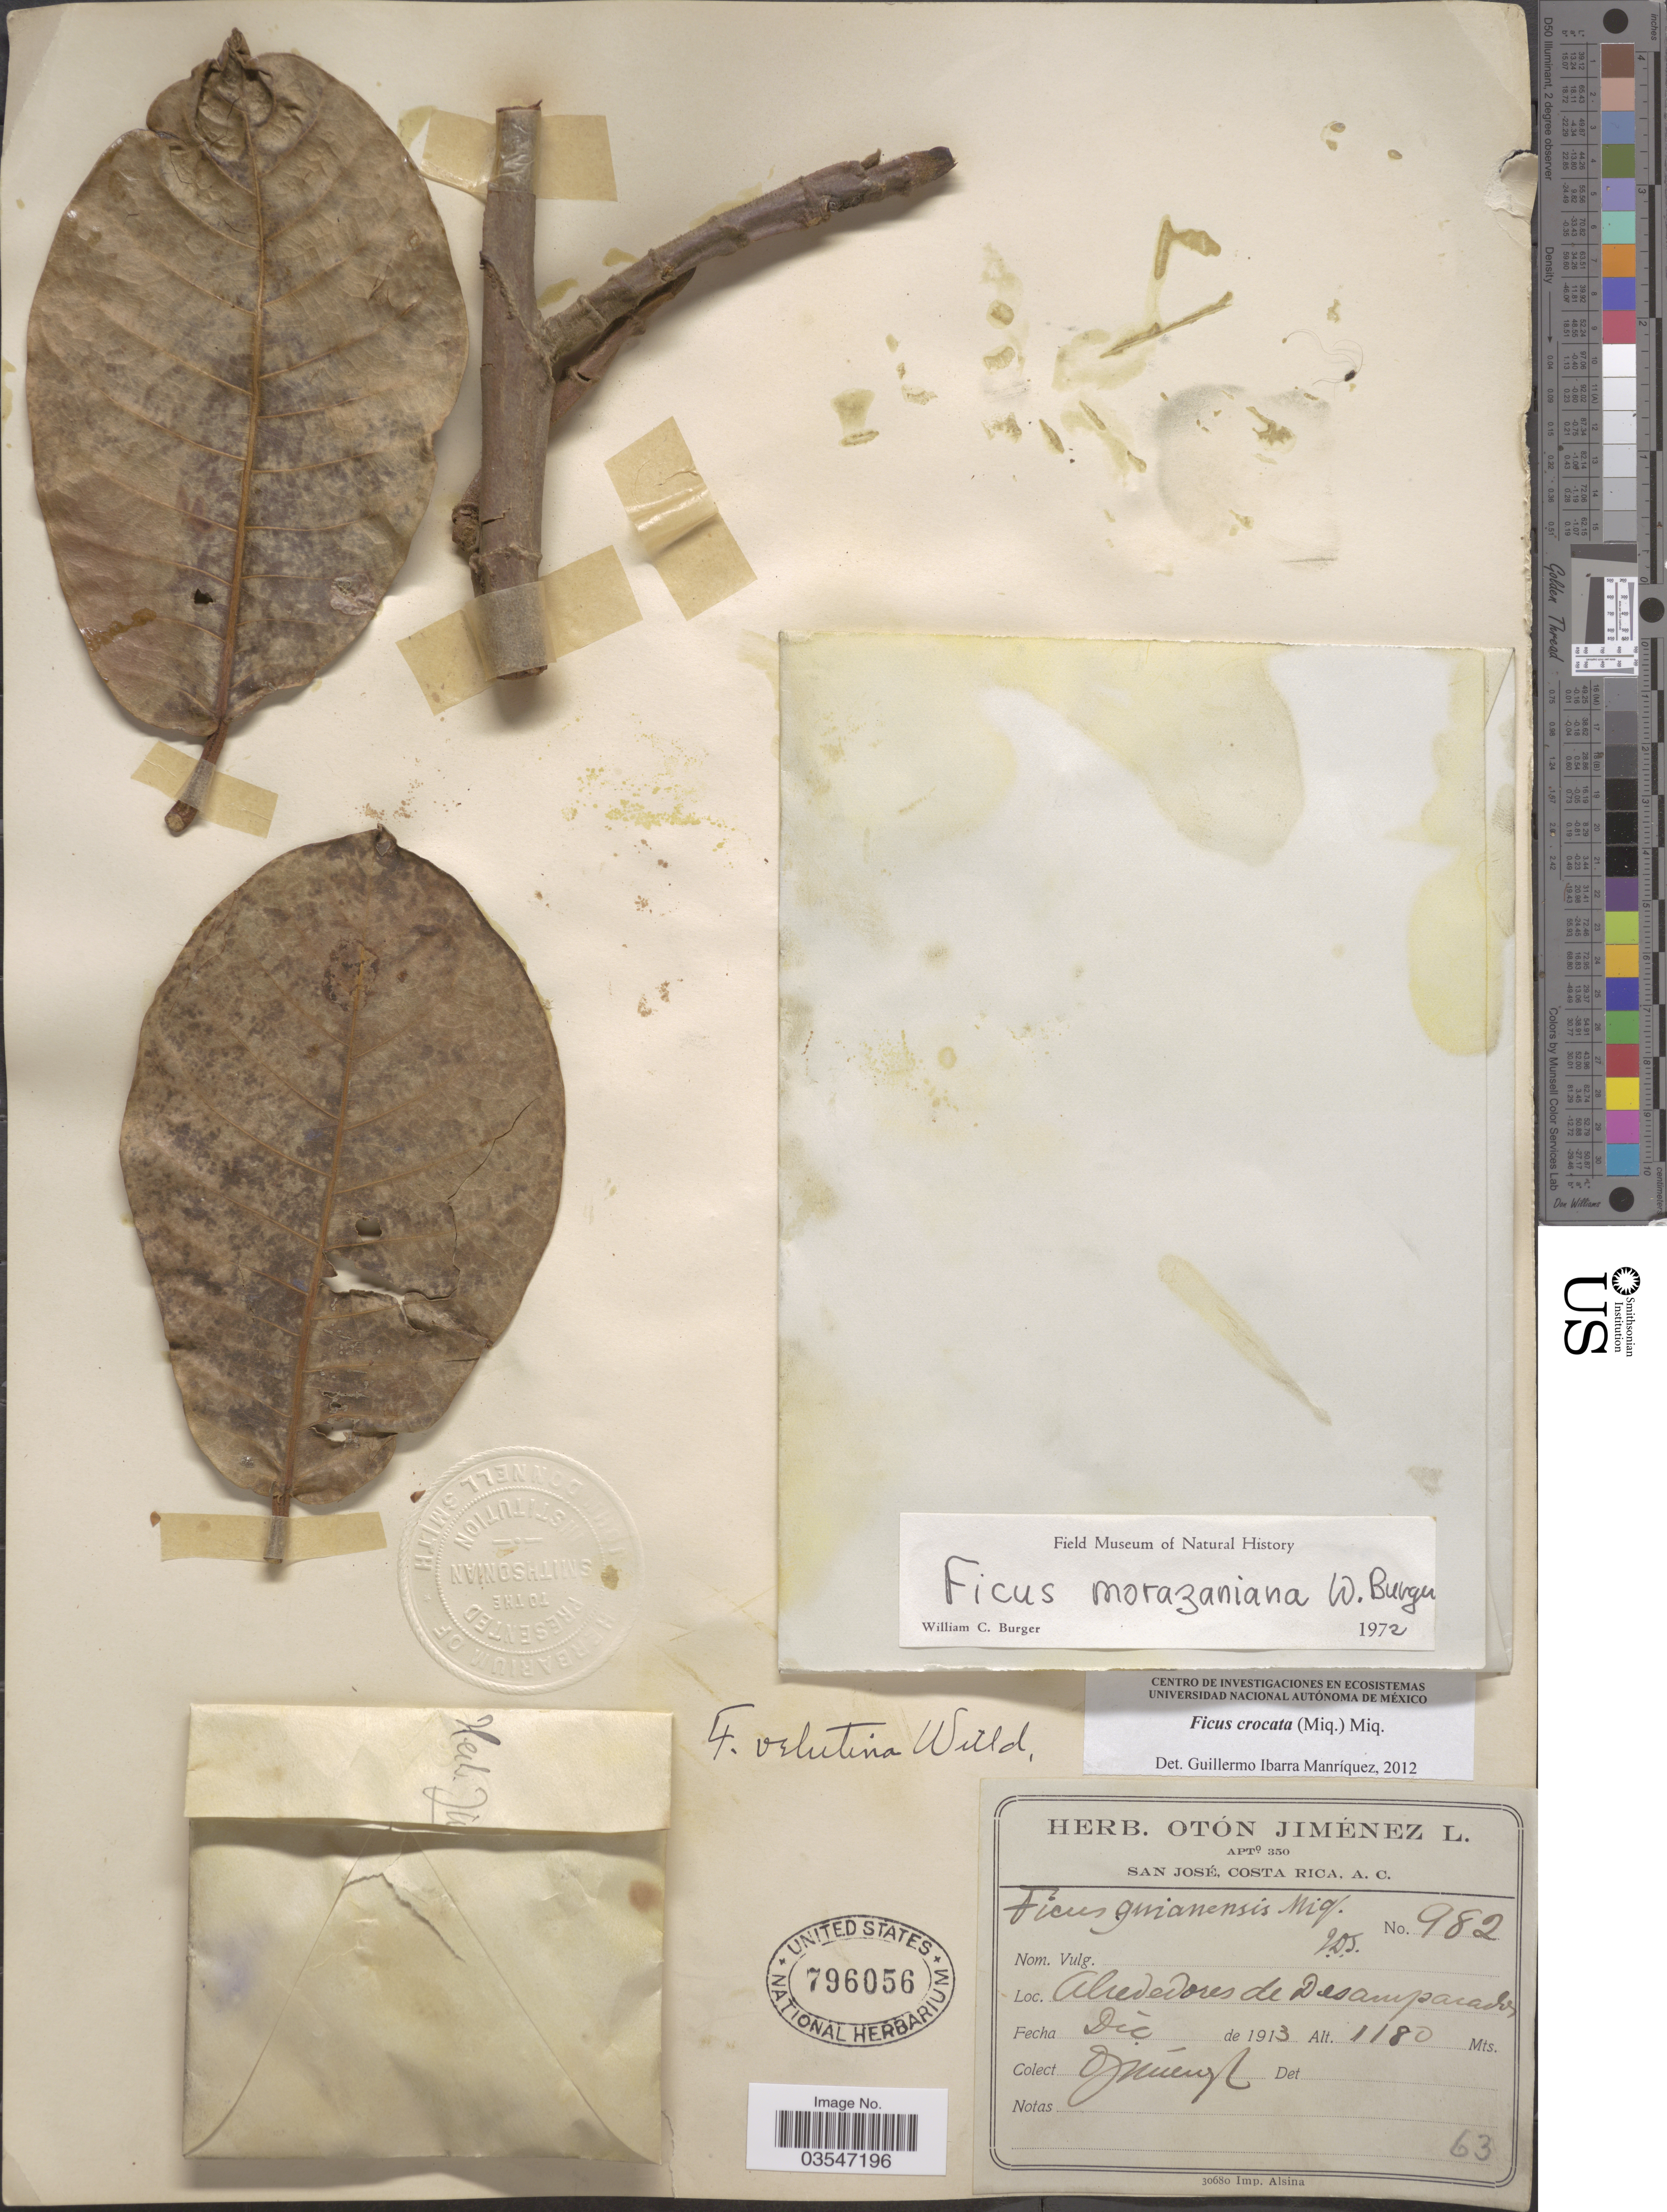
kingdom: Plantae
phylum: Tracheophyta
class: Magnoliopsida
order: Rosales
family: Moraceae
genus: Ficus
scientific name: Ficus crocata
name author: (Miq.) Miq.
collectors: O. Jiménez L.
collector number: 982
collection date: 1913-12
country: Costa Rica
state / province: San José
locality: Alrededores de Desamparados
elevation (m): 1180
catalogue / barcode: US 796056